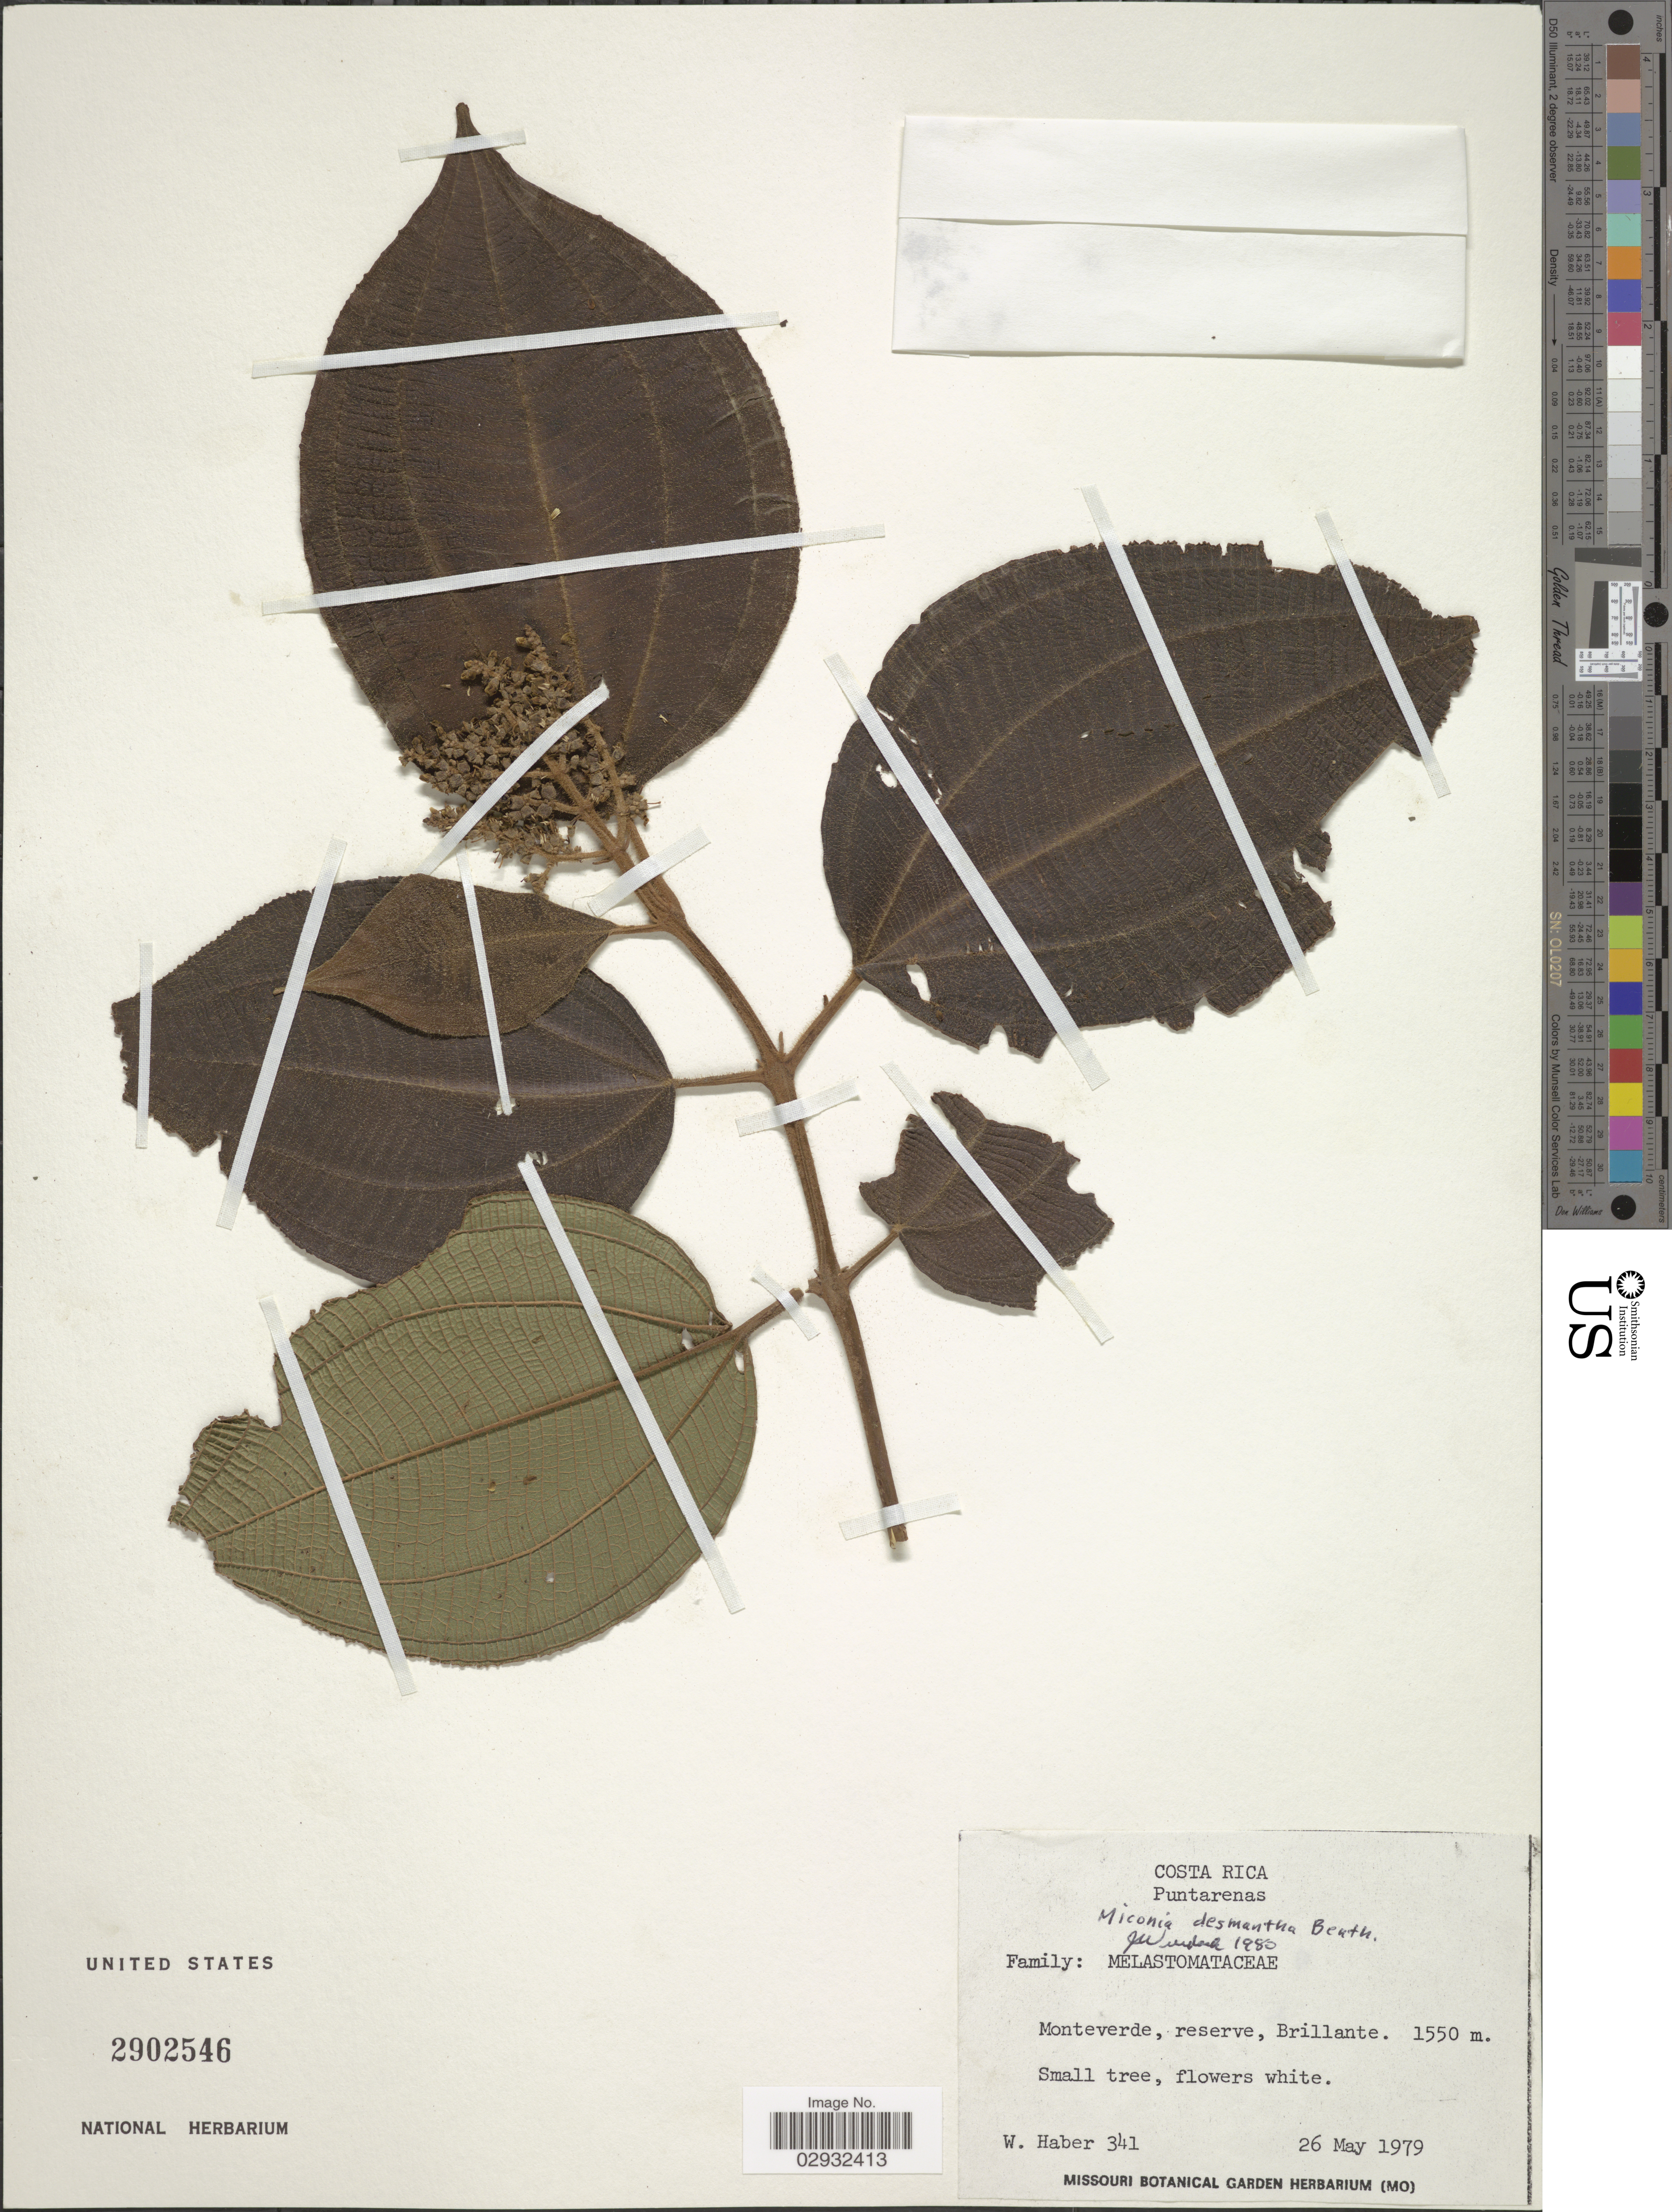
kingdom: Plantae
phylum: Tracheophyta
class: Magnoliopsida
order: Myrtales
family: Melastomataceae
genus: Miconia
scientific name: Miconia desmantha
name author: Benth.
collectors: W. Haber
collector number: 341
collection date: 1979-05-26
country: Costa Rica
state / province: Puntarenas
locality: Monteverde, reserve, Brillante.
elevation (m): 1550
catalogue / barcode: US 2902546